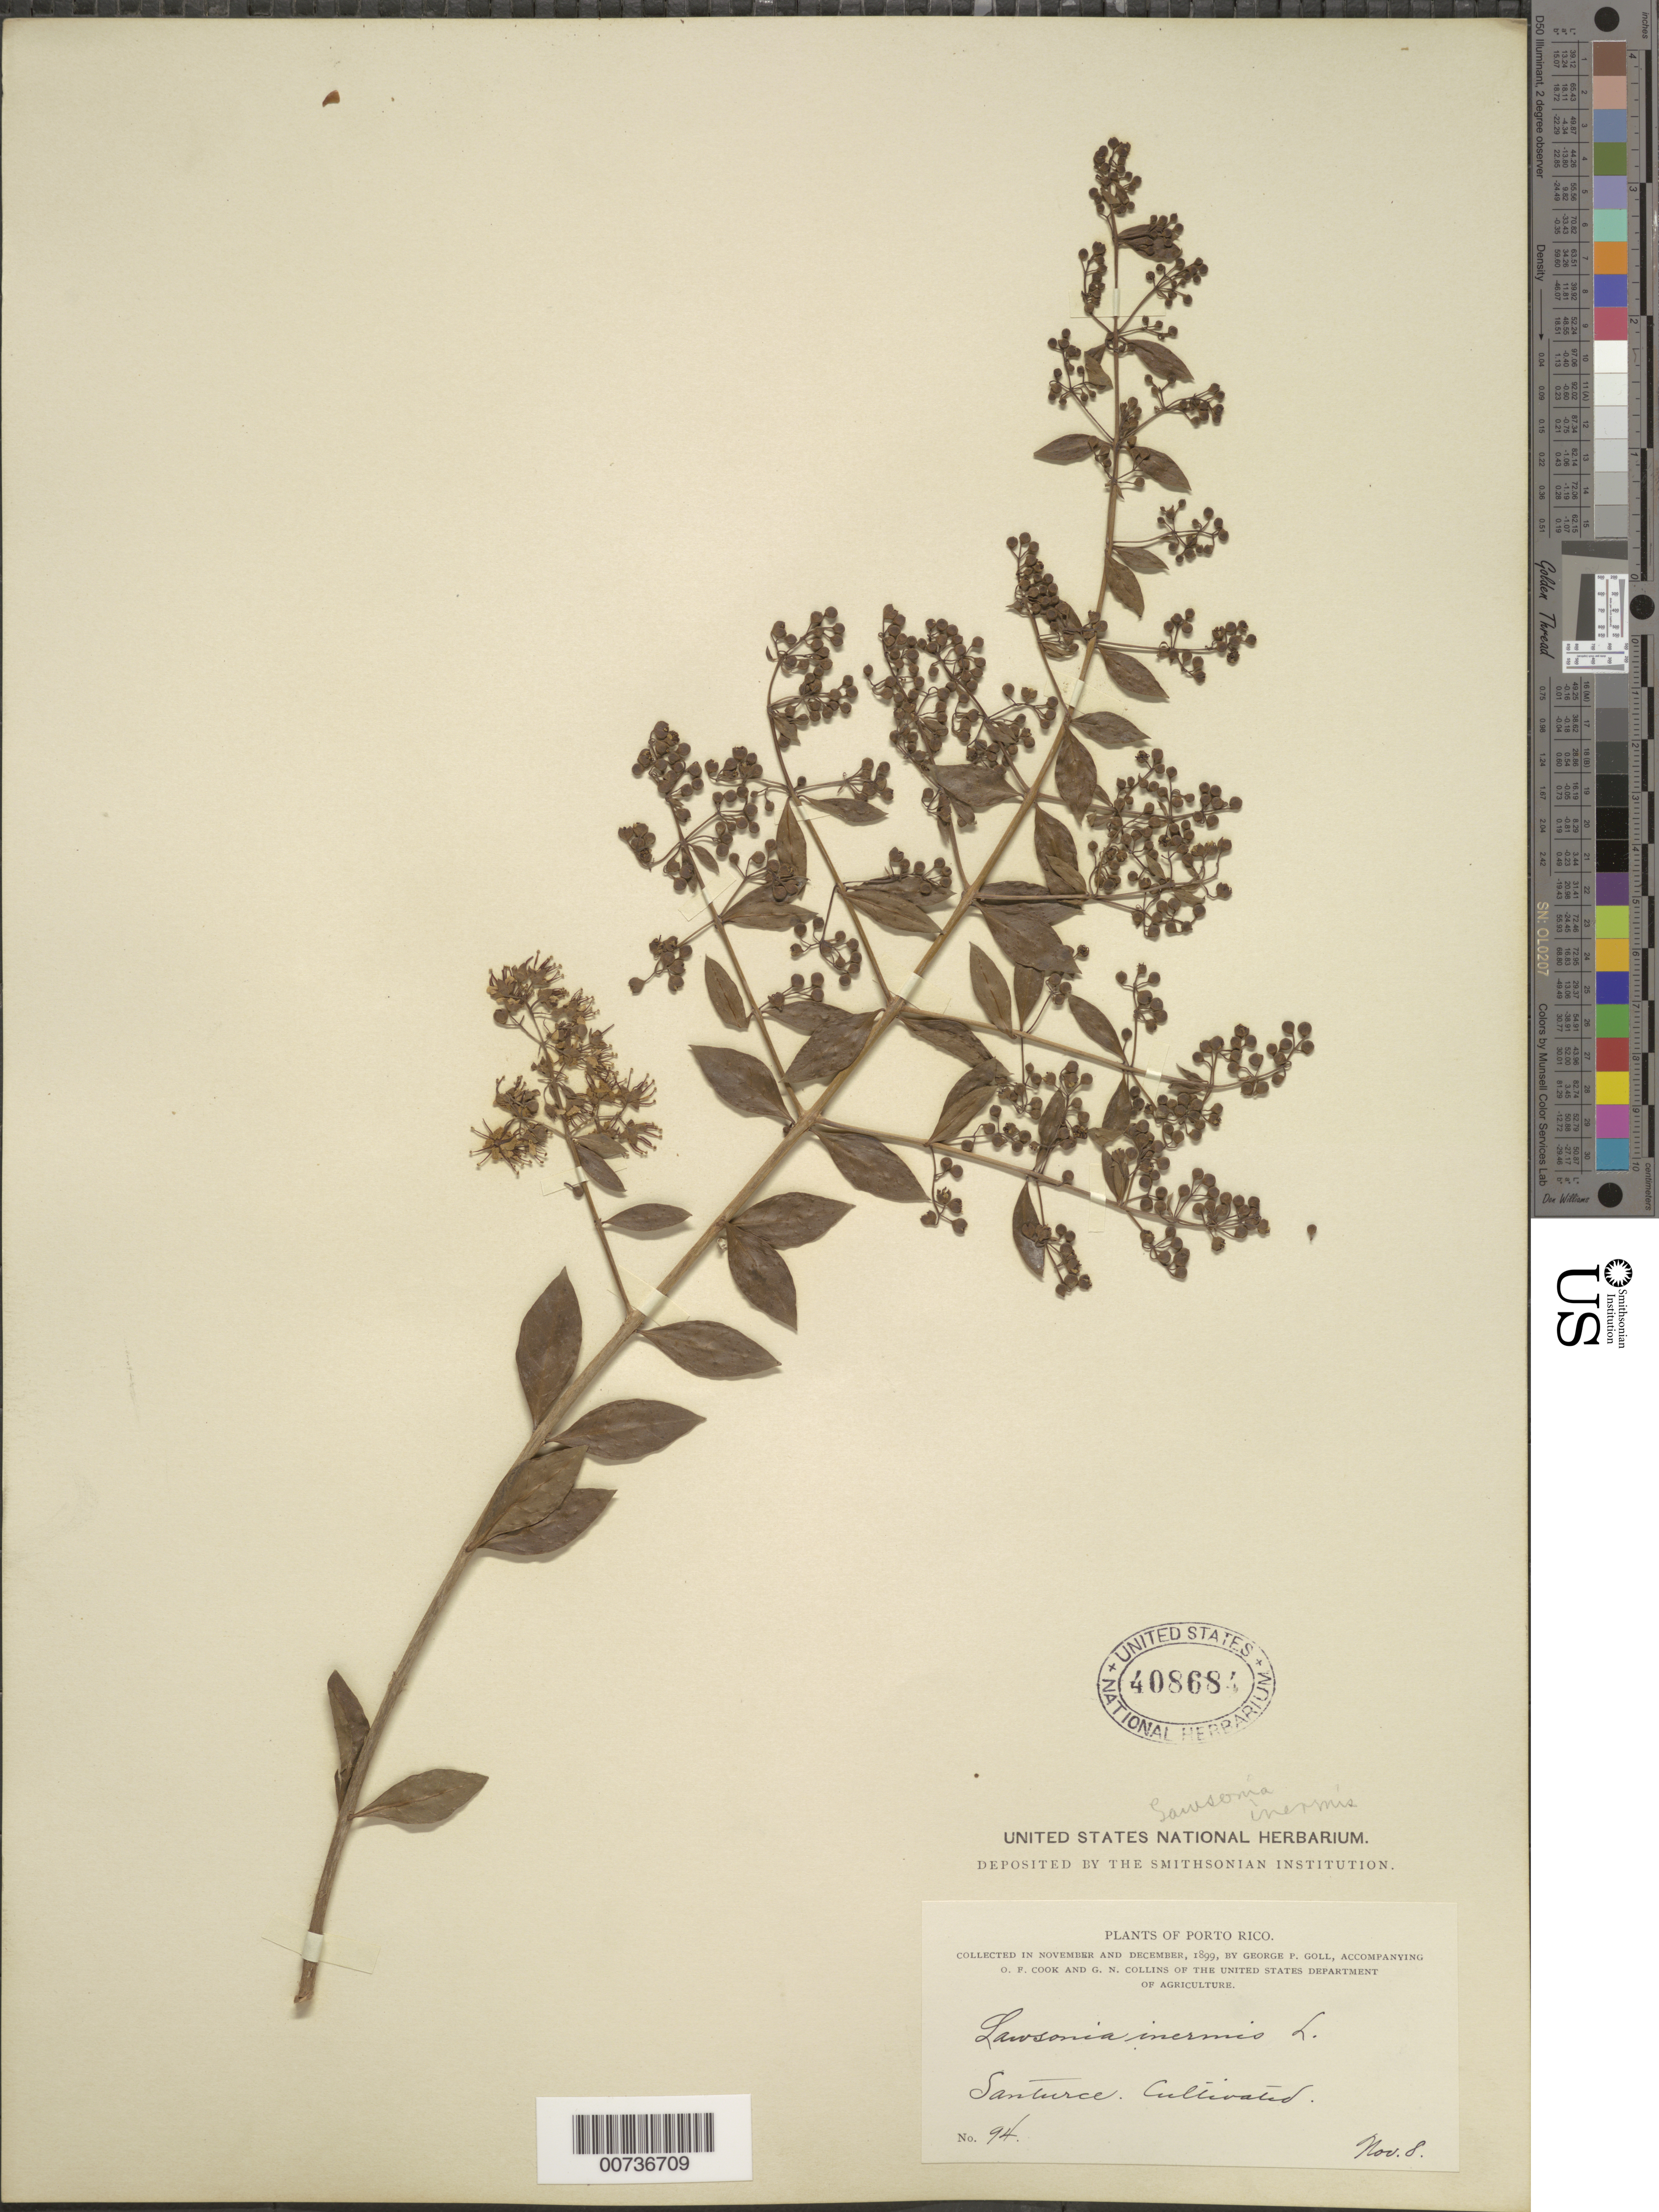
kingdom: Plantae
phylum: Tracheophyta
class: Magnoliopsida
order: Myrtales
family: Lythraceae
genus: Lawsonia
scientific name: Lawsonia inermis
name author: L.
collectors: G. Goll, O. F. Cook & G. N. Collins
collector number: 94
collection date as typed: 08 Nov 1899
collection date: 1899-11-08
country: Puerto Rico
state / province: San Juan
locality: Santurce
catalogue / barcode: US 408684